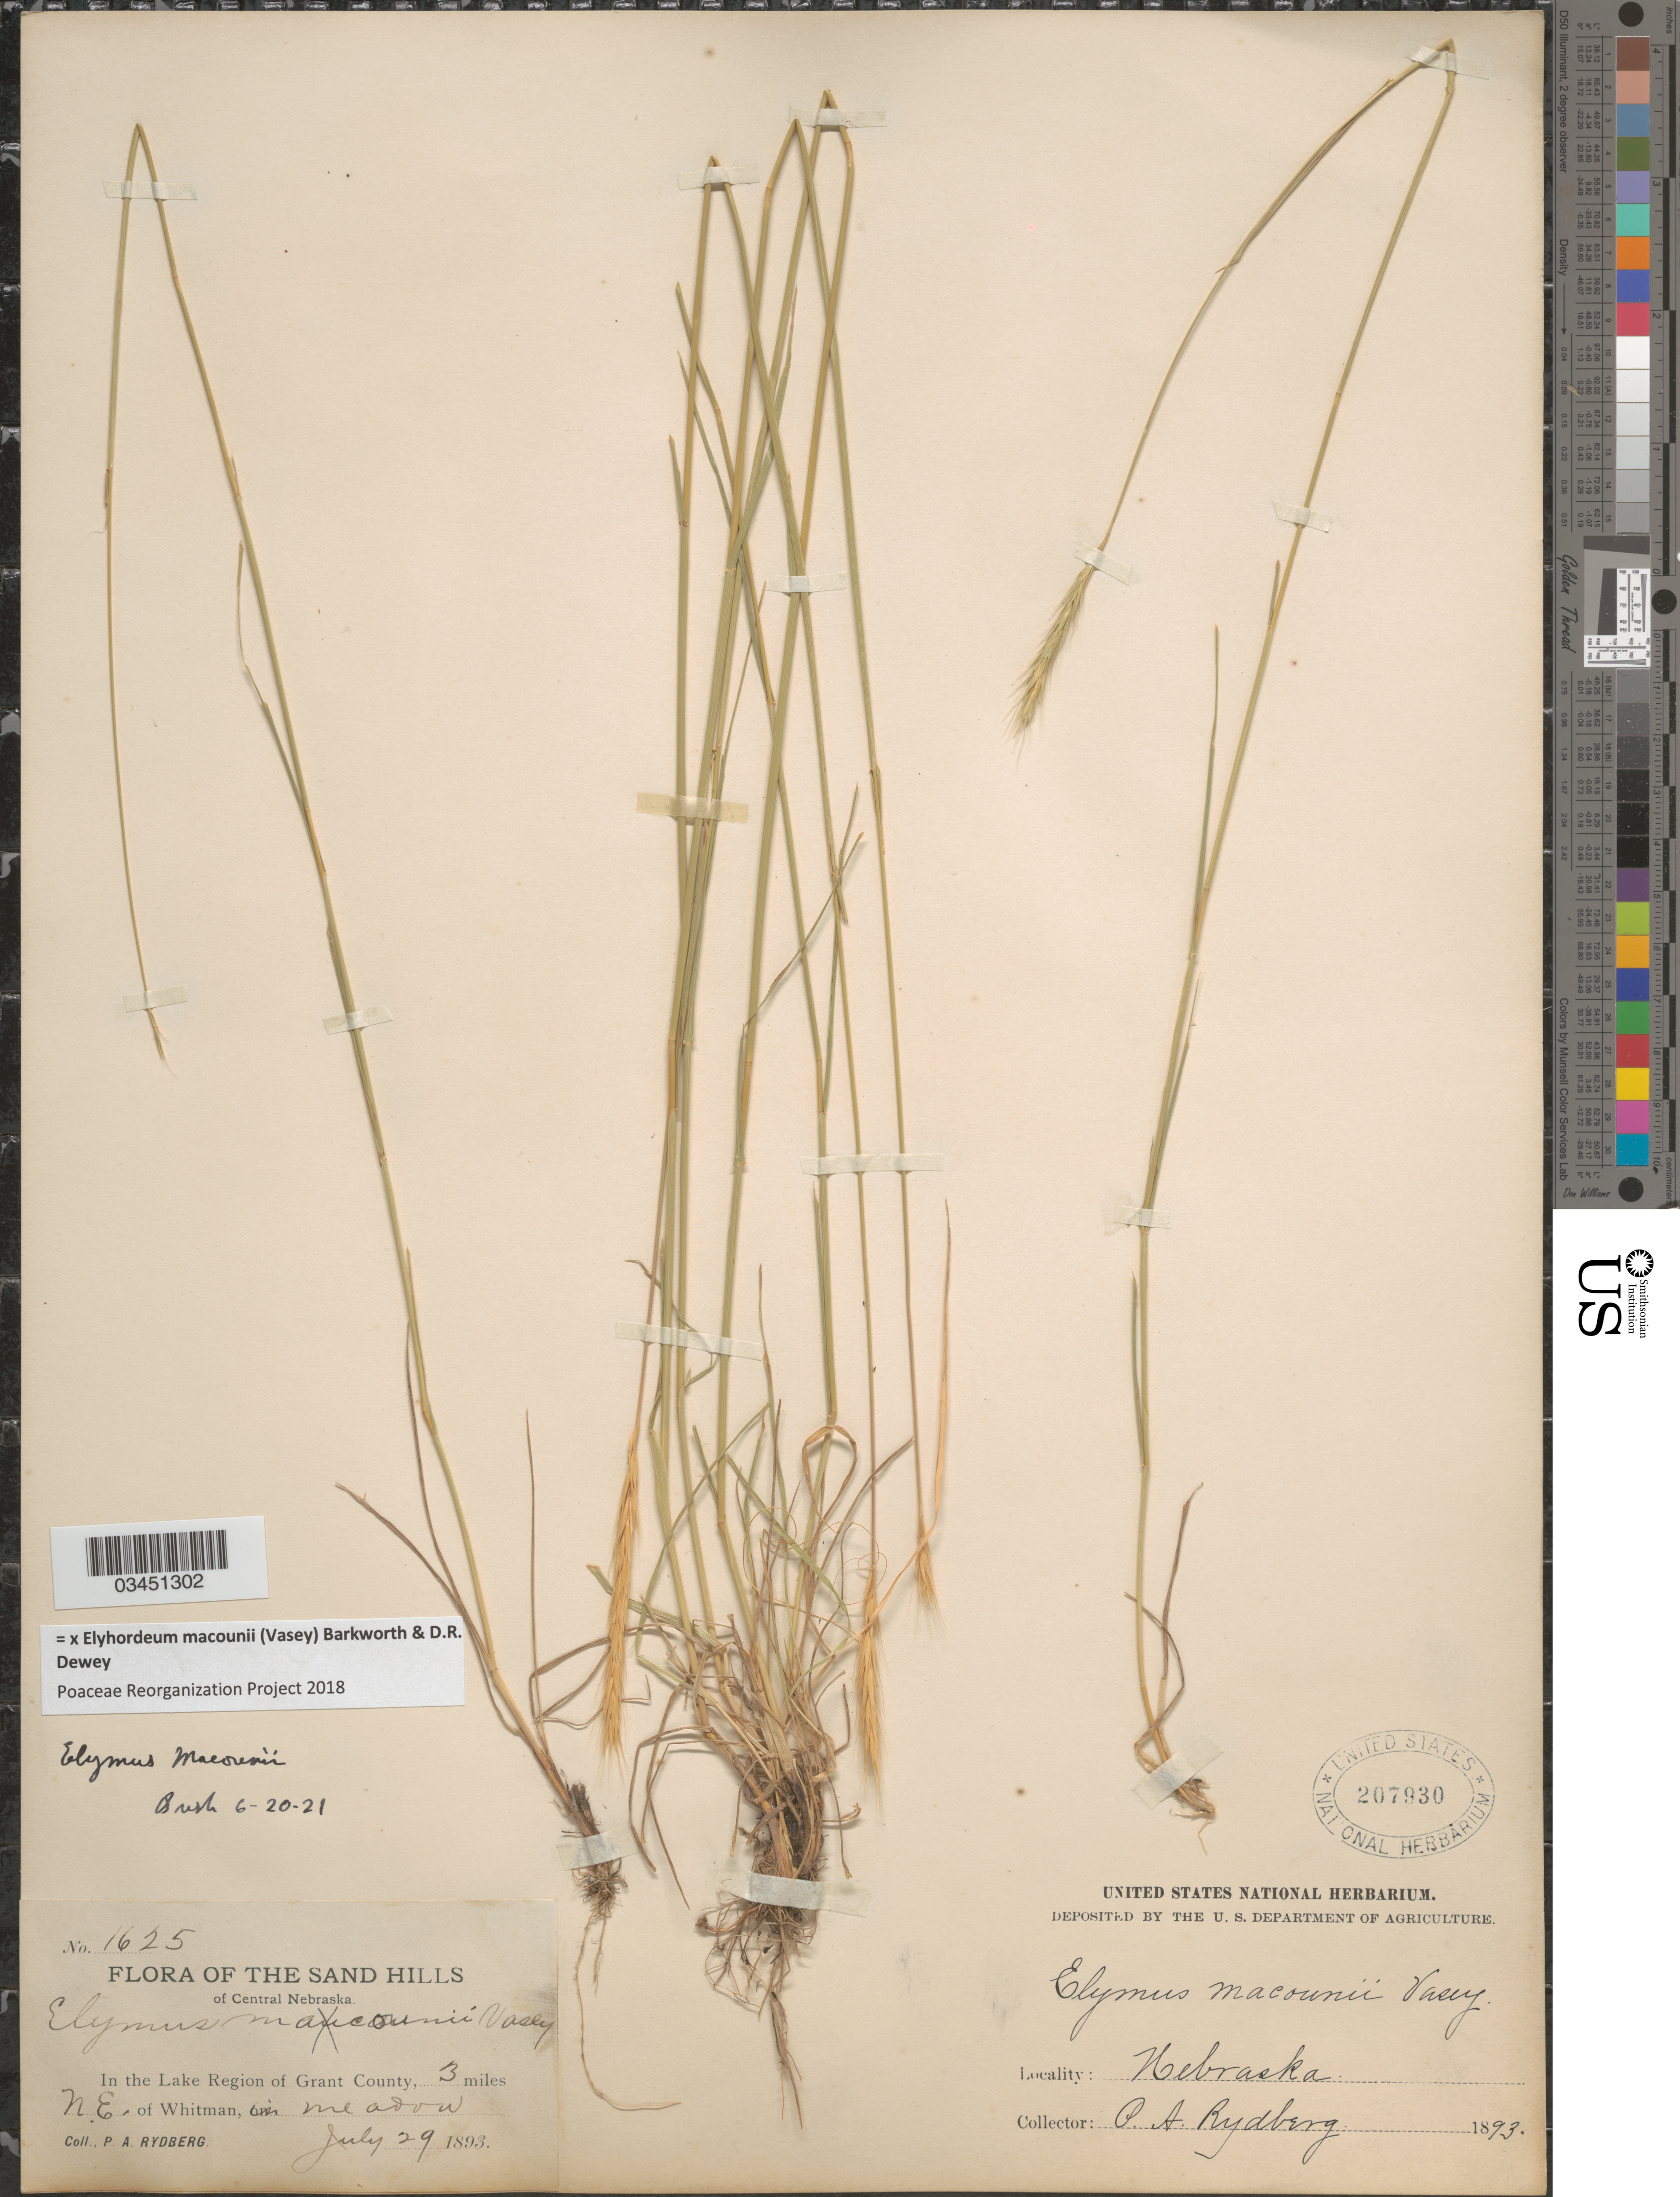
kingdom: Plantae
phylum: Tracheophyta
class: Liliopsida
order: Poales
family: Poaceae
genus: Elyhordeum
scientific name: x Elyhordeum macounii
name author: (Vasey) Barkworth & Dewey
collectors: P. A. Rydberg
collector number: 1625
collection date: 1893-07-29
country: United States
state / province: Nebraska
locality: The Sand Hills of Central Nebraska. In the Lake Region of Grant County, 3 miles N.E. of Whitman, meadow.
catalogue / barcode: US 207930